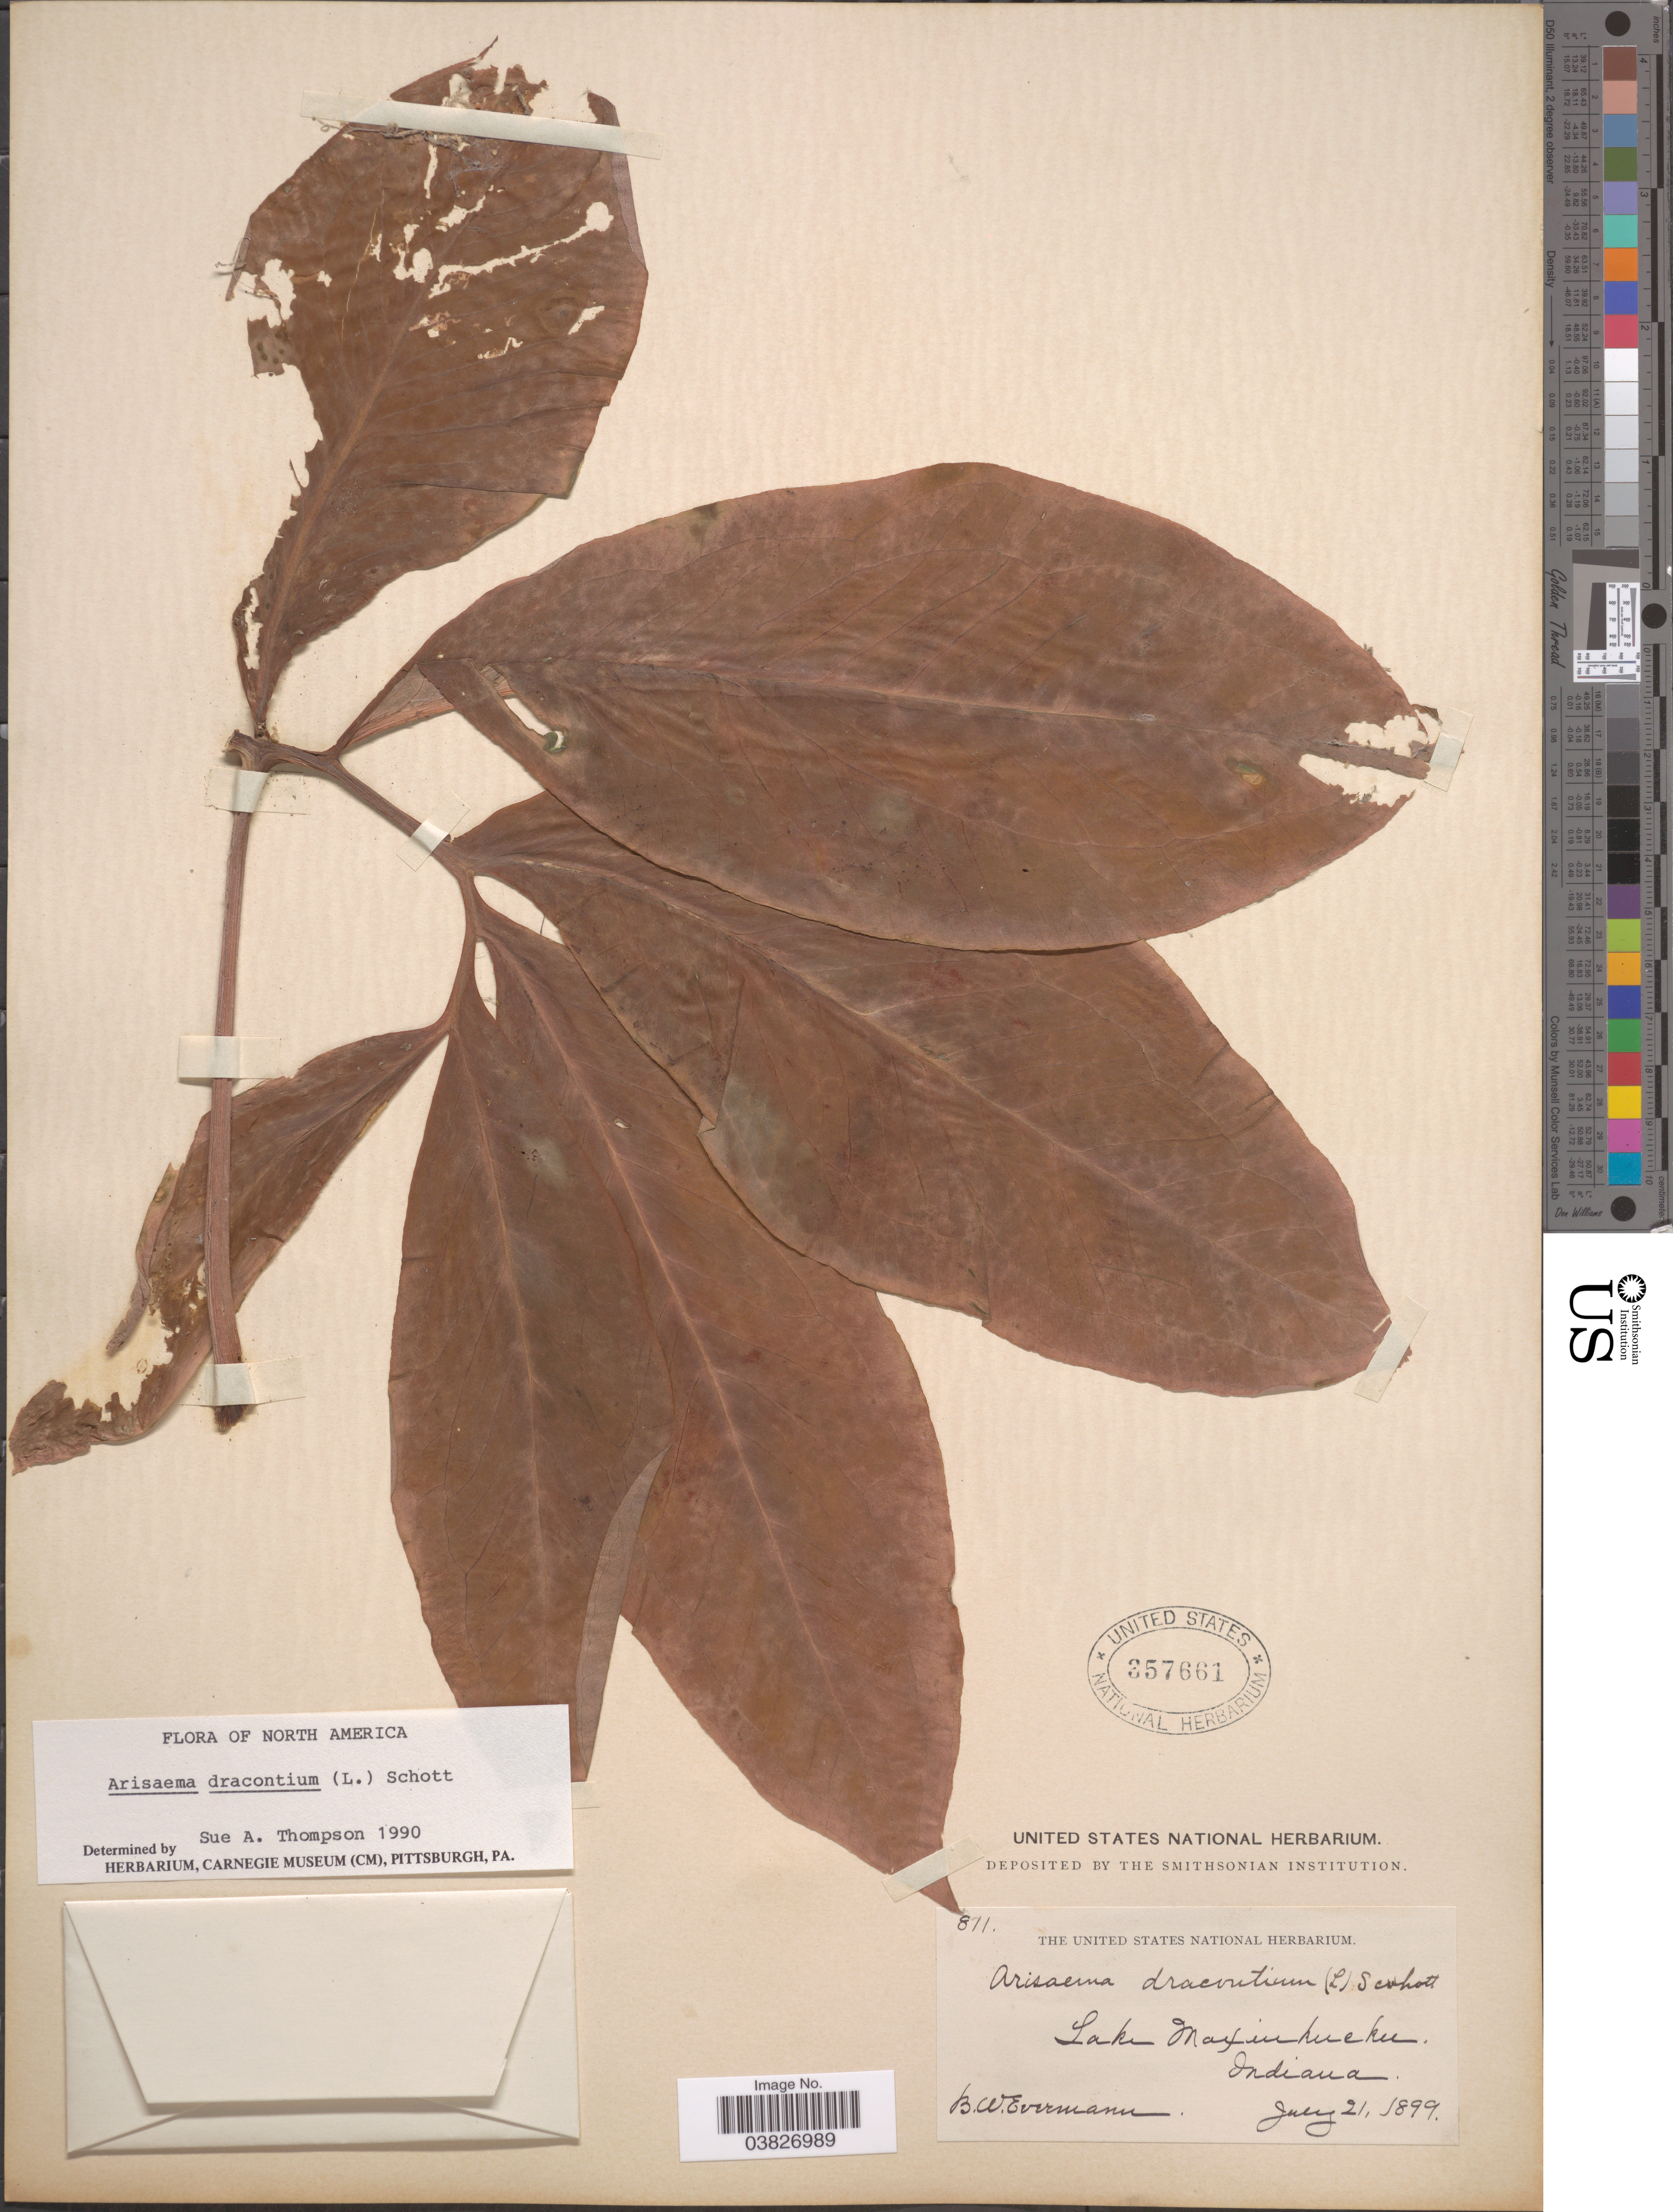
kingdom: Plantae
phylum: Tracheophyta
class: Liliopsida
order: Alismatales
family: Araceae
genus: Arisaema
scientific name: Arisaema dracontium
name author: (L.) Schott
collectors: B. W. Evermann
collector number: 811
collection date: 1899-07-21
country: United States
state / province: Indiana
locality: Lake Maxinkuckee.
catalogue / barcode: US 357661